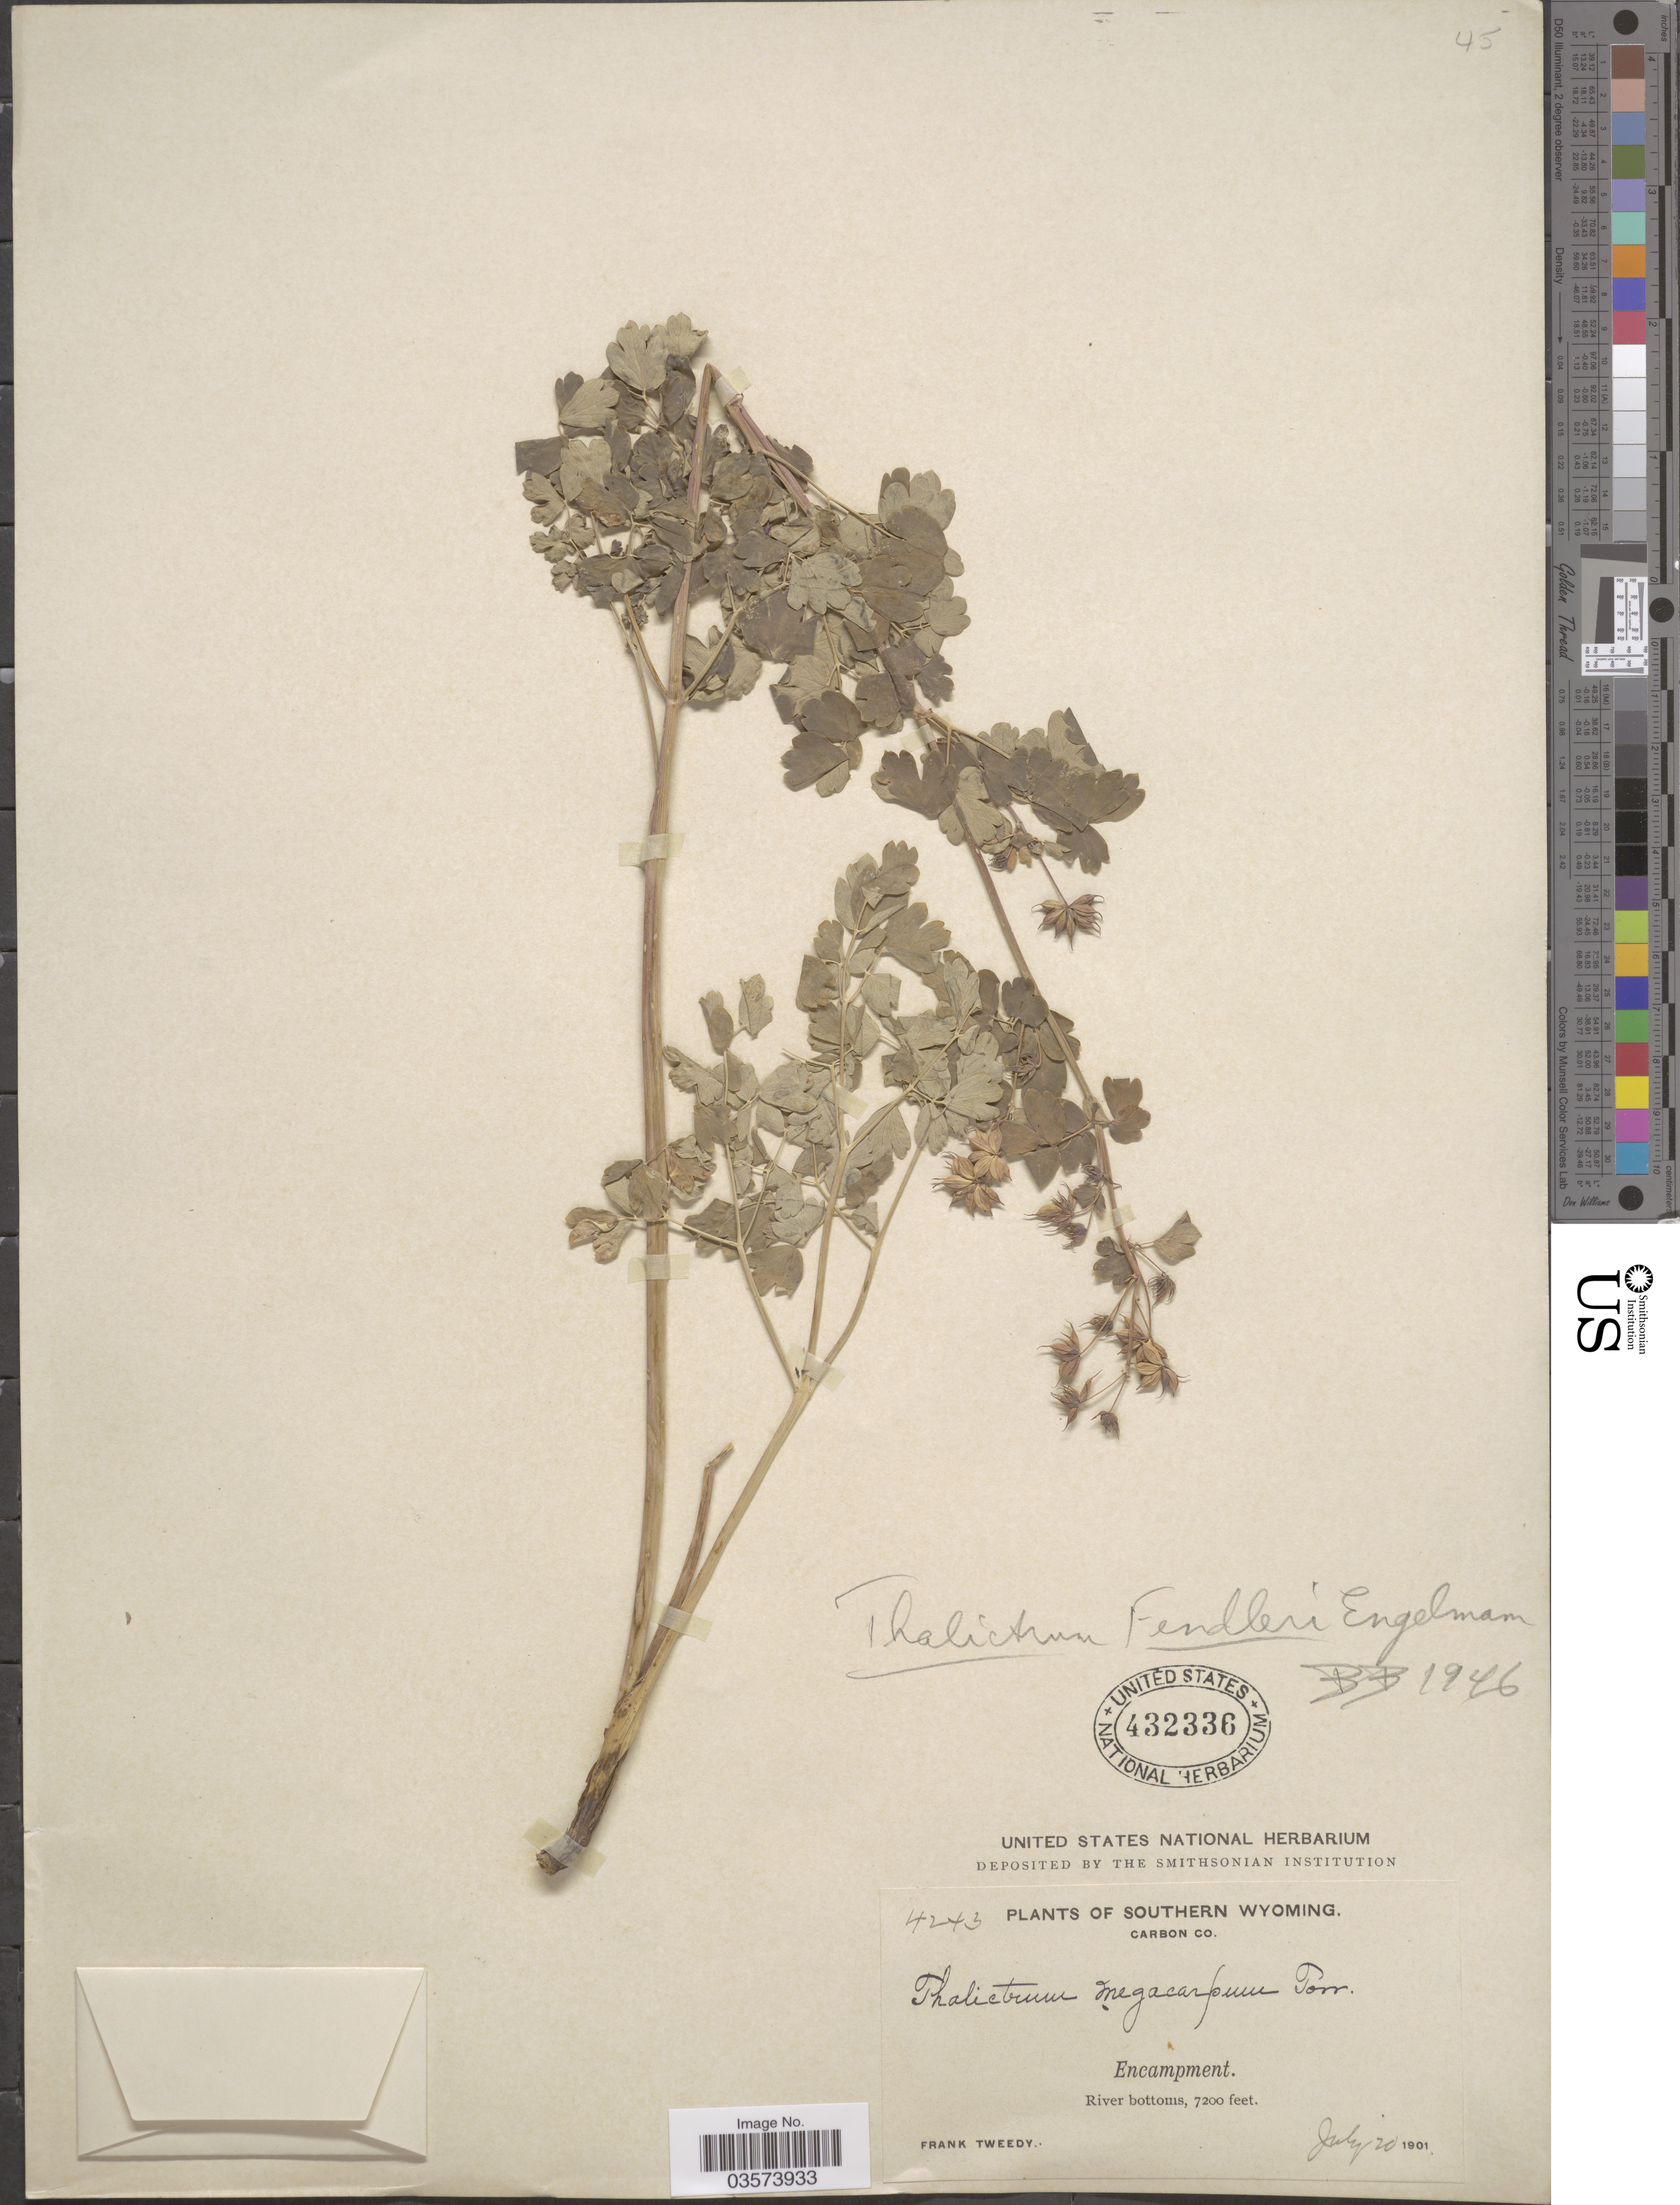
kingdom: Plantae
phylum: Tracheophyta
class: Magnoliopsida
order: Ranunculales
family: Ranunculaceae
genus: Thalictrum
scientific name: Thalictrum fendleri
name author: Engelm. ex A. Gray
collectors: F. Tweedy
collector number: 4243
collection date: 1901-07-20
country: United States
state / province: Wyoming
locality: Southern Wyoming. Carbon Co. Encampment. River bottoms.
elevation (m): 2195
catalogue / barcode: US 432336